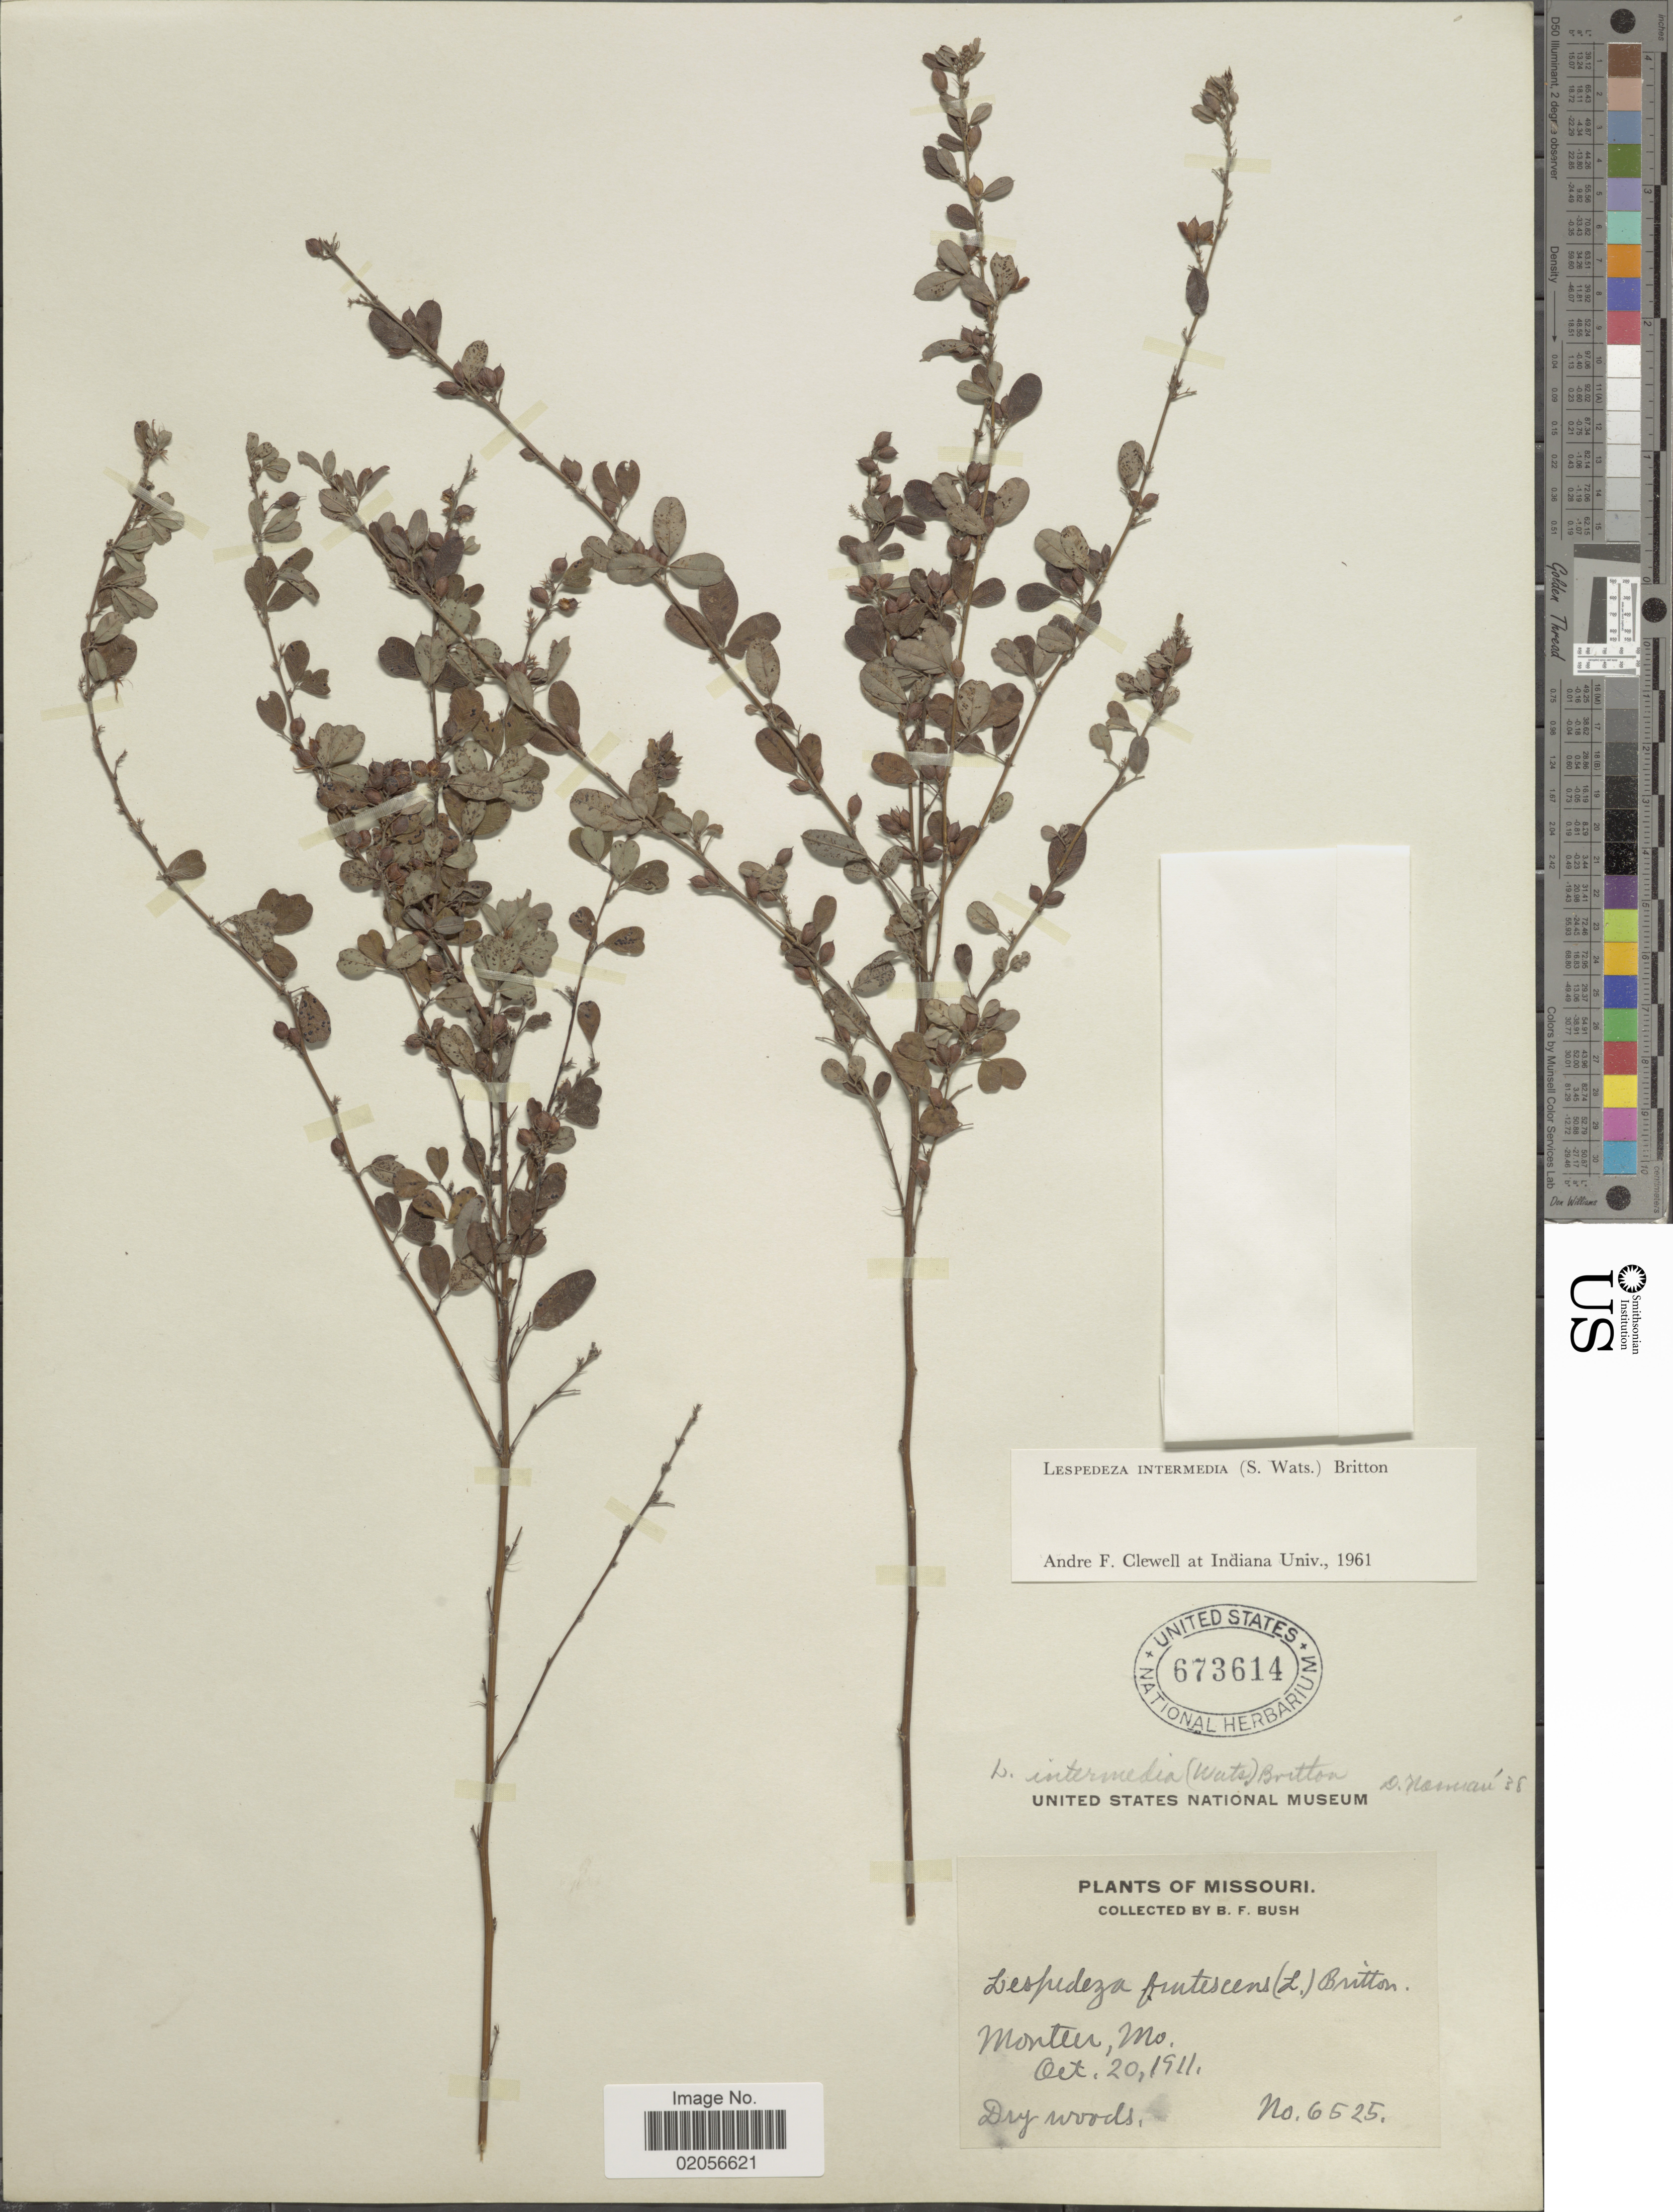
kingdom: Plantae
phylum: Tracheophyta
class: Magnoliopsida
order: Fabales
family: Fabaceae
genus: Lespedeza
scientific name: Lespedeza intermedia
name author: (S. Watson) Britton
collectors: B. F. Bush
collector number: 6525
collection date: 1911-10-20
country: United States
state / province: Missouri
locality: Monteer, Dry woods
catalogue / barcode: US 673614